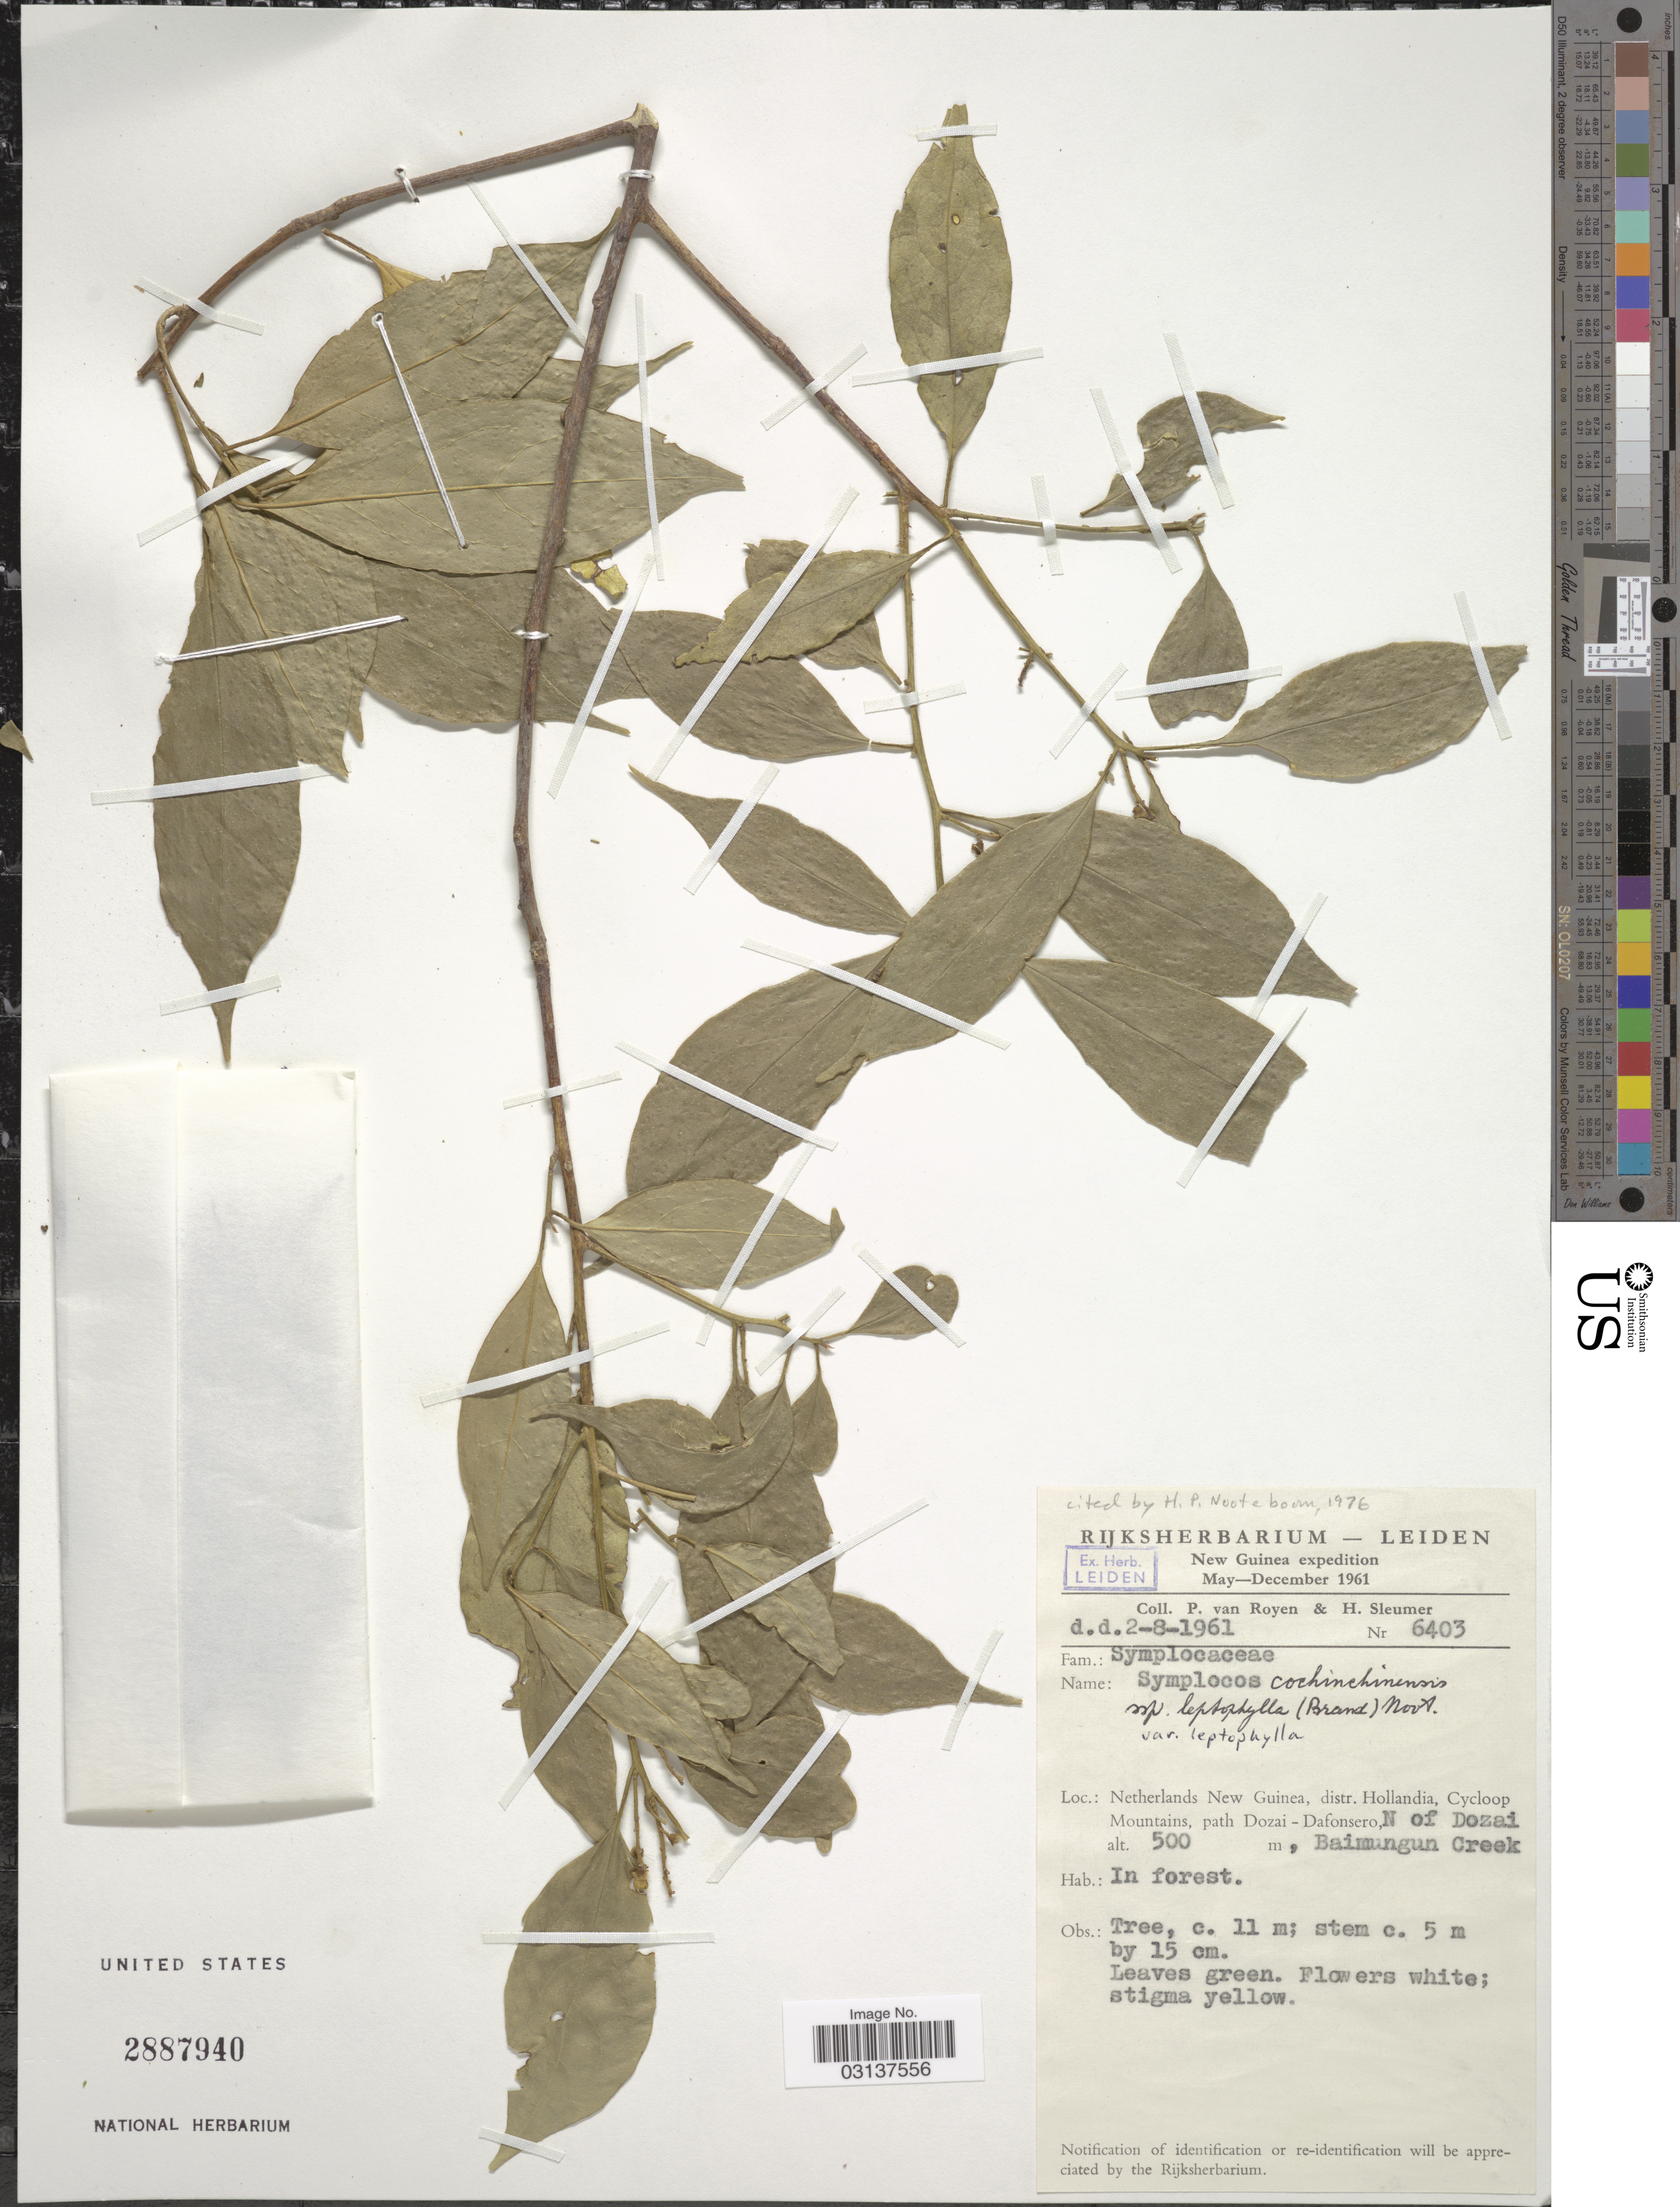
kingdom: Plantae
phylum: Tracheophyta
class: Magnoliopsida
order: Ericales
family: Symplocaceae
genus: Symplocos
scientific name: Symplocos cochinchinensis var. leptophylla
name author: (Brand) Noot.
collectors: P. van Royan & H. O. Sleumer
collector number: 6403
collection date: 1961-08-02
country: Indonesia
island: New Guinea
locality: New Guinea, Netherlands New Guinea, distr. Hollandia, Cycloop Mountains, path Dozai-Dafonsero, N of Dozai, Baimungun Creek.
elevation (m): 500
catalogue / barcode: US 2887940